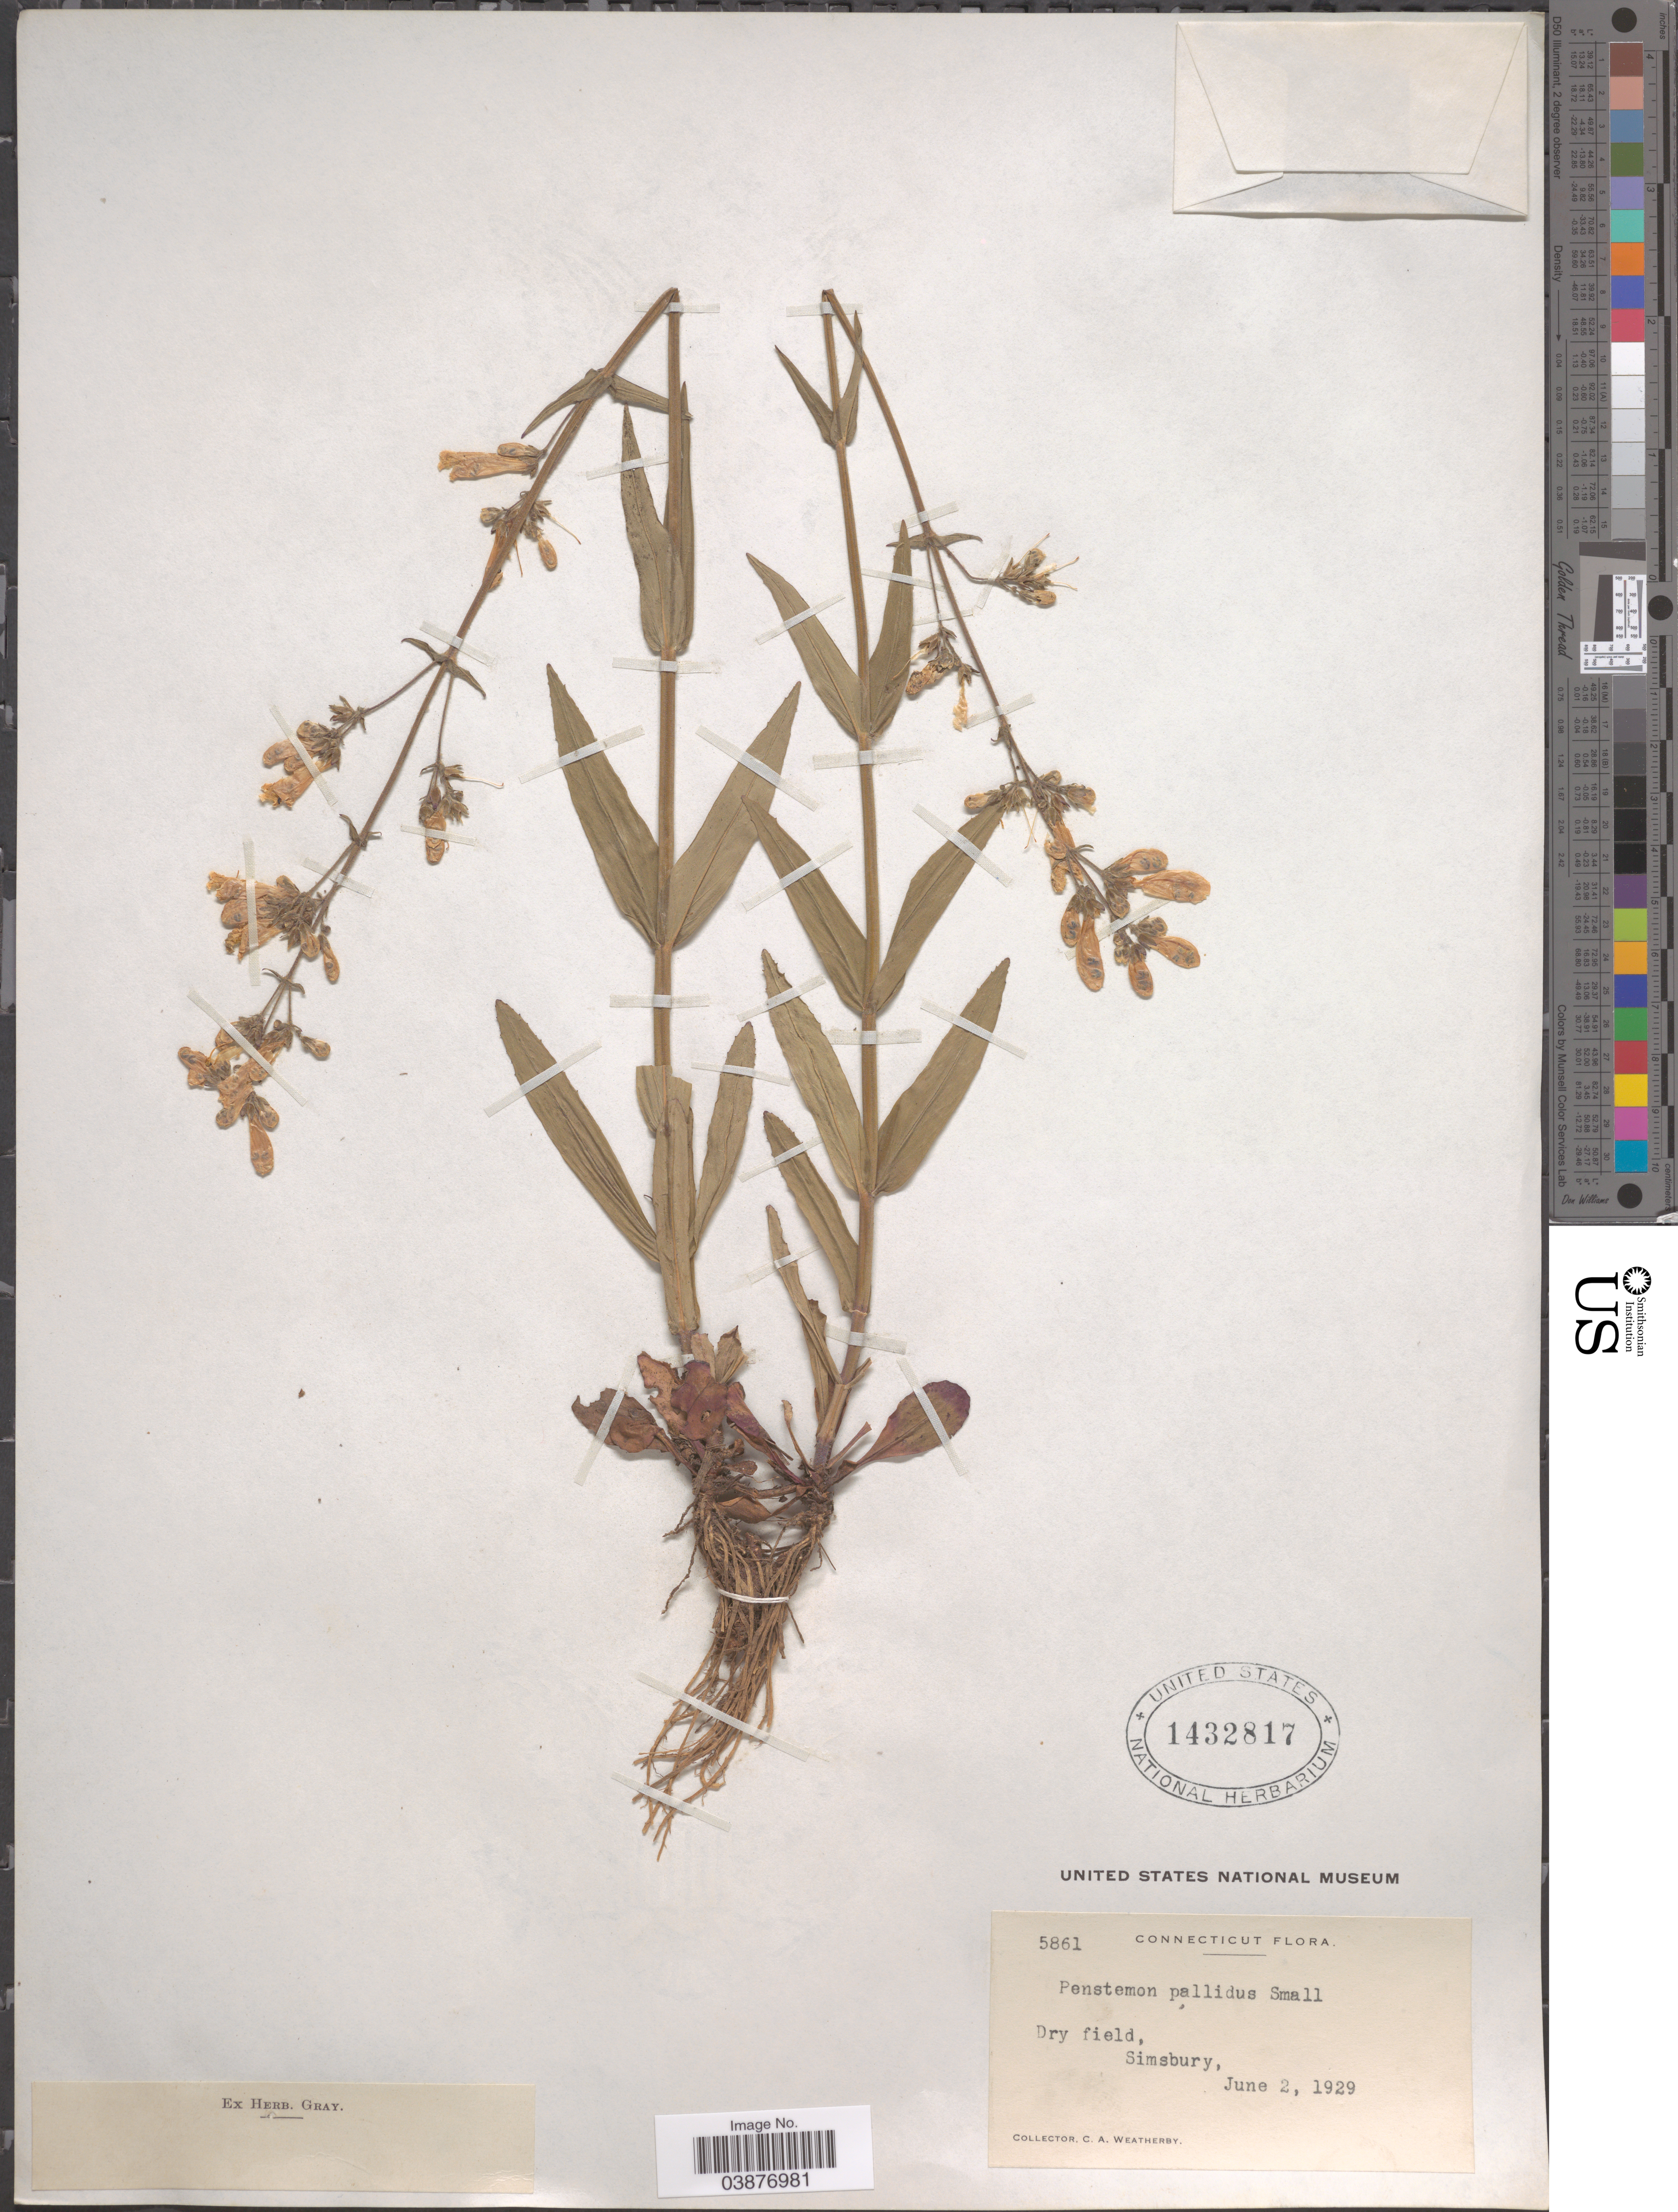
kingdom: Plantae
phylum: Tracheophyta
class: Magnoliopsida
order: Lamiales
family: Plantaginaceae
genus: Penstemon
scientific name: Penstemon pallidus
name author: Small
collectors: C. A. Weatherby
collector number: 5861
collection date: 1929-06-02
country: United States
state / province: Connecticut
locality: Simsbury.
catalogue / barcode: US 1432817